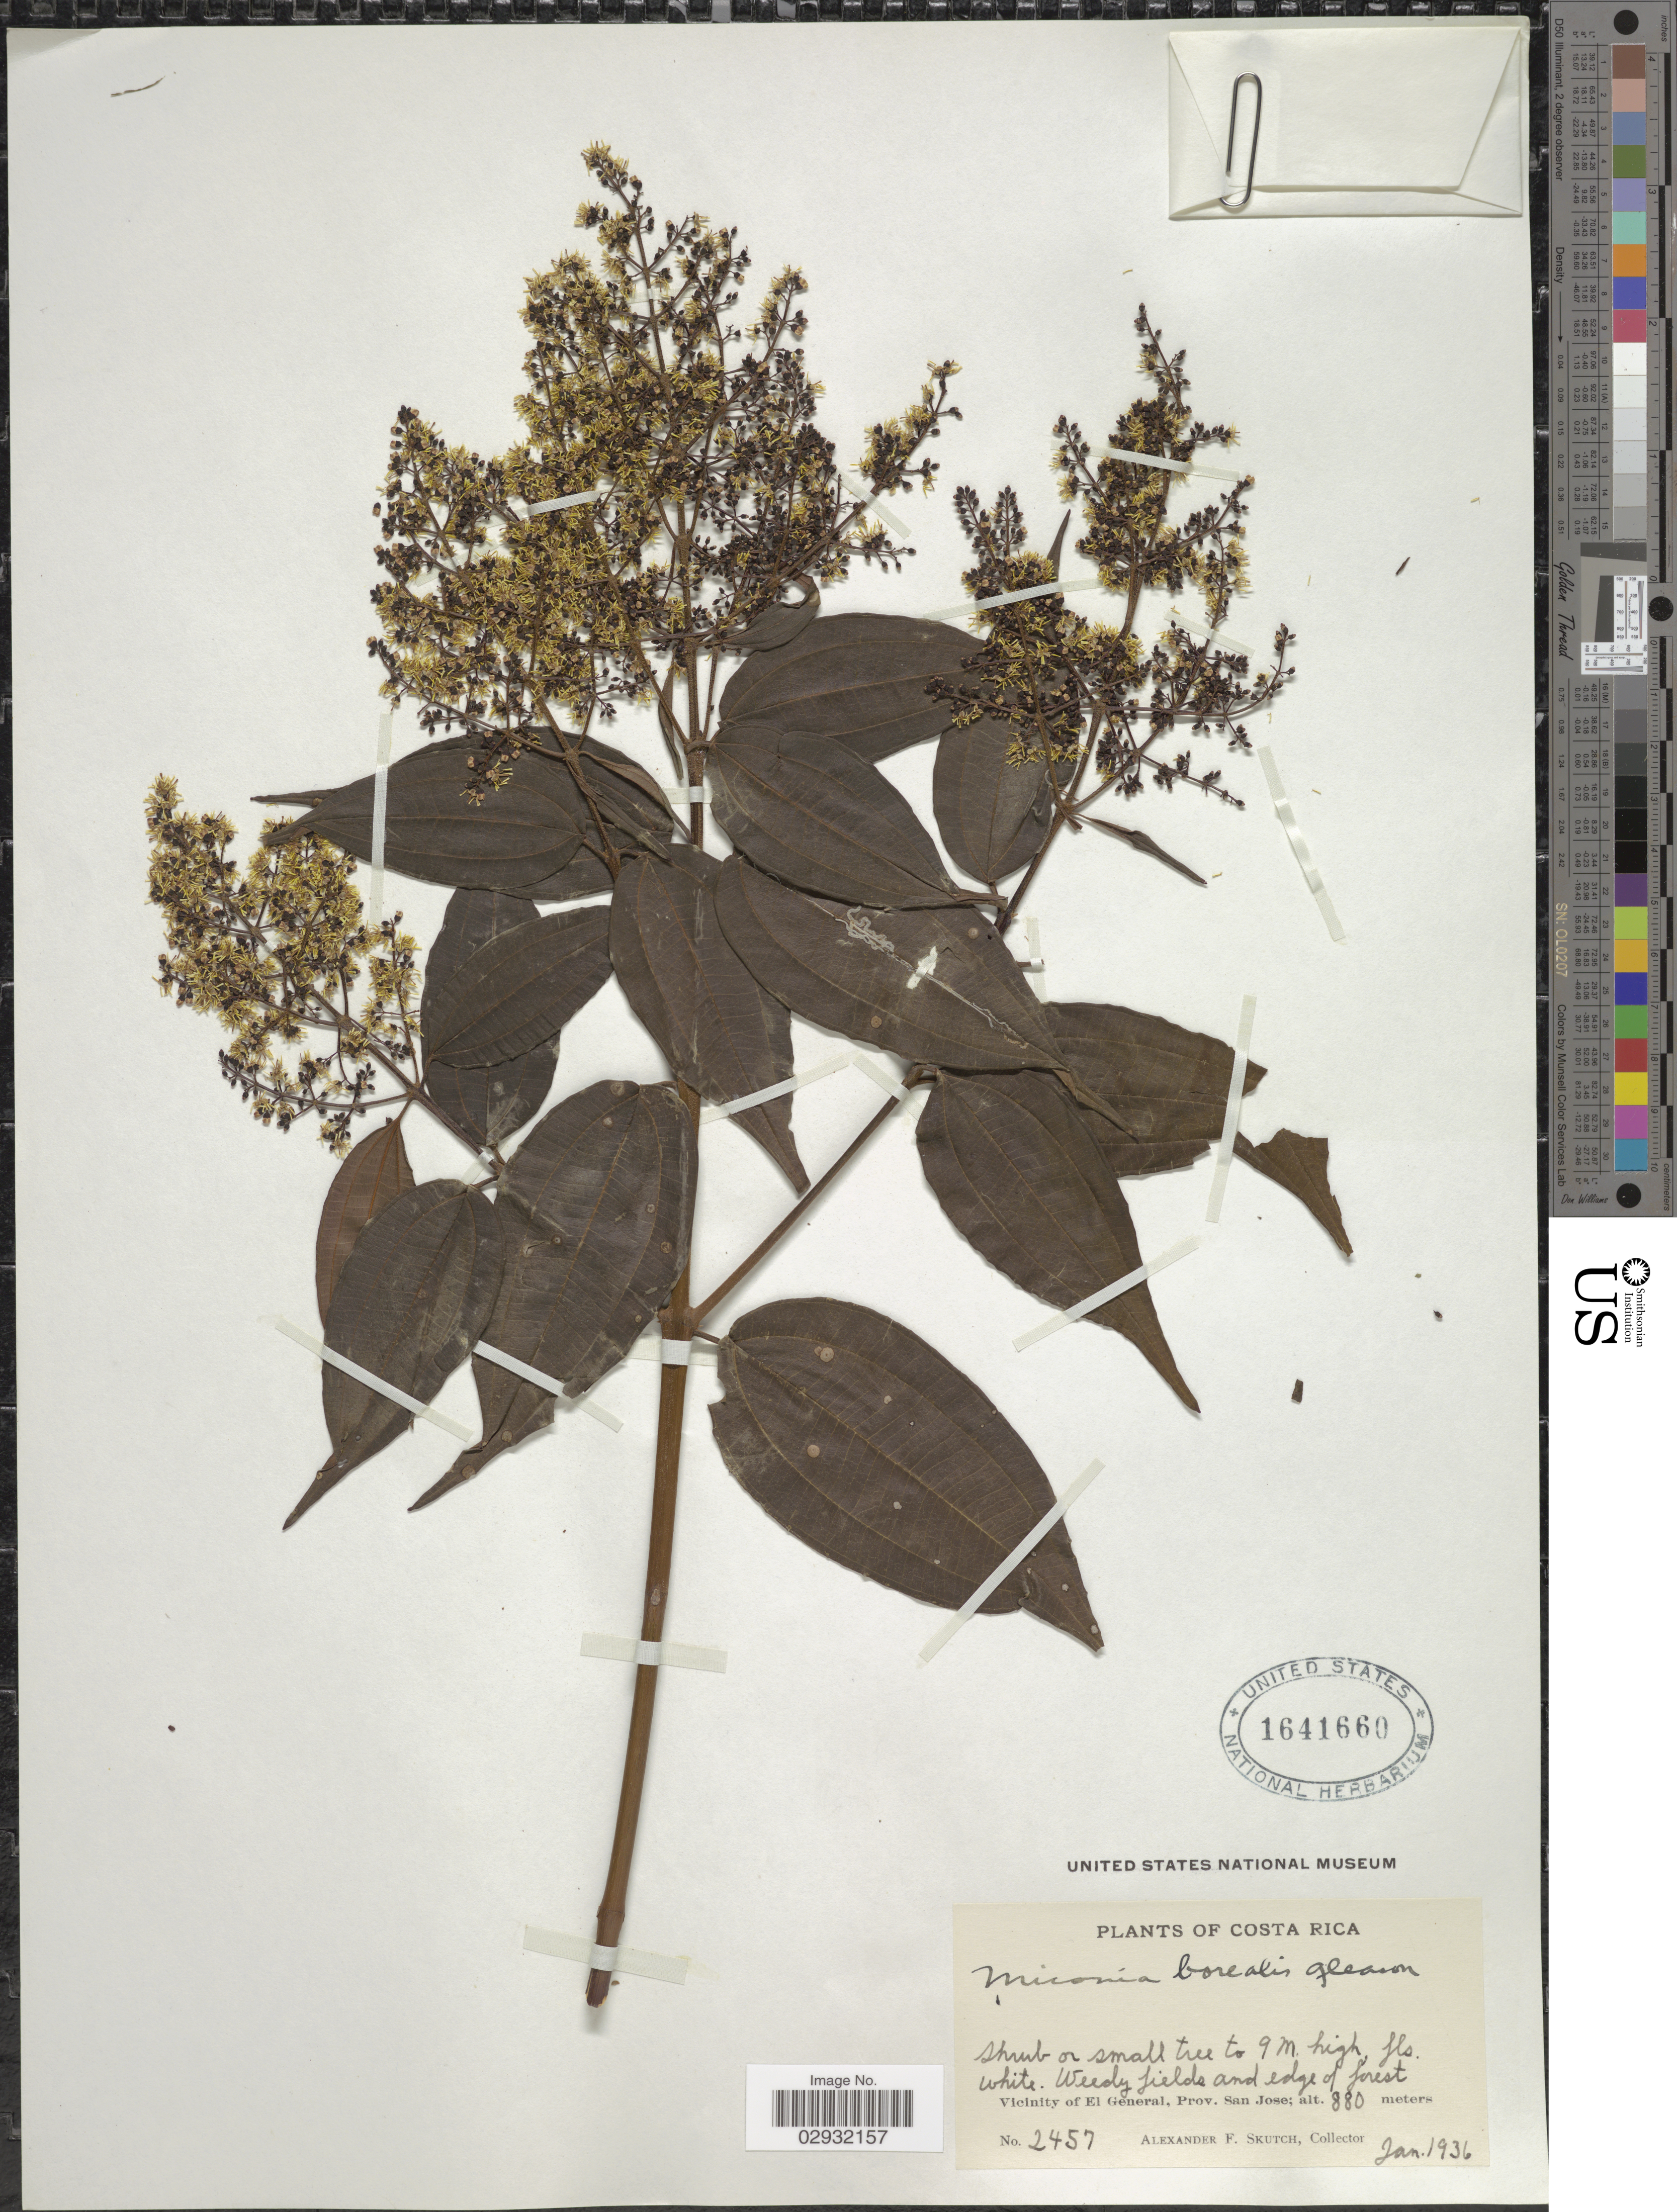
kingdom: Plantae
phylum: Tracheophyta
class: Magnoliopsida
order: Myrtales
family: Melastomataceae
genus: Miconia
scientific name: Miconia borealis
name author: Gleason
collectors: A. F. Skutch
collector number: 2457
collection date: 1936-01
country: Costa Rica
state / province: San José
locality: Vicinity of El General, Prov. San José.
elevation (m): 880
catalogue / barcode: US 1641660